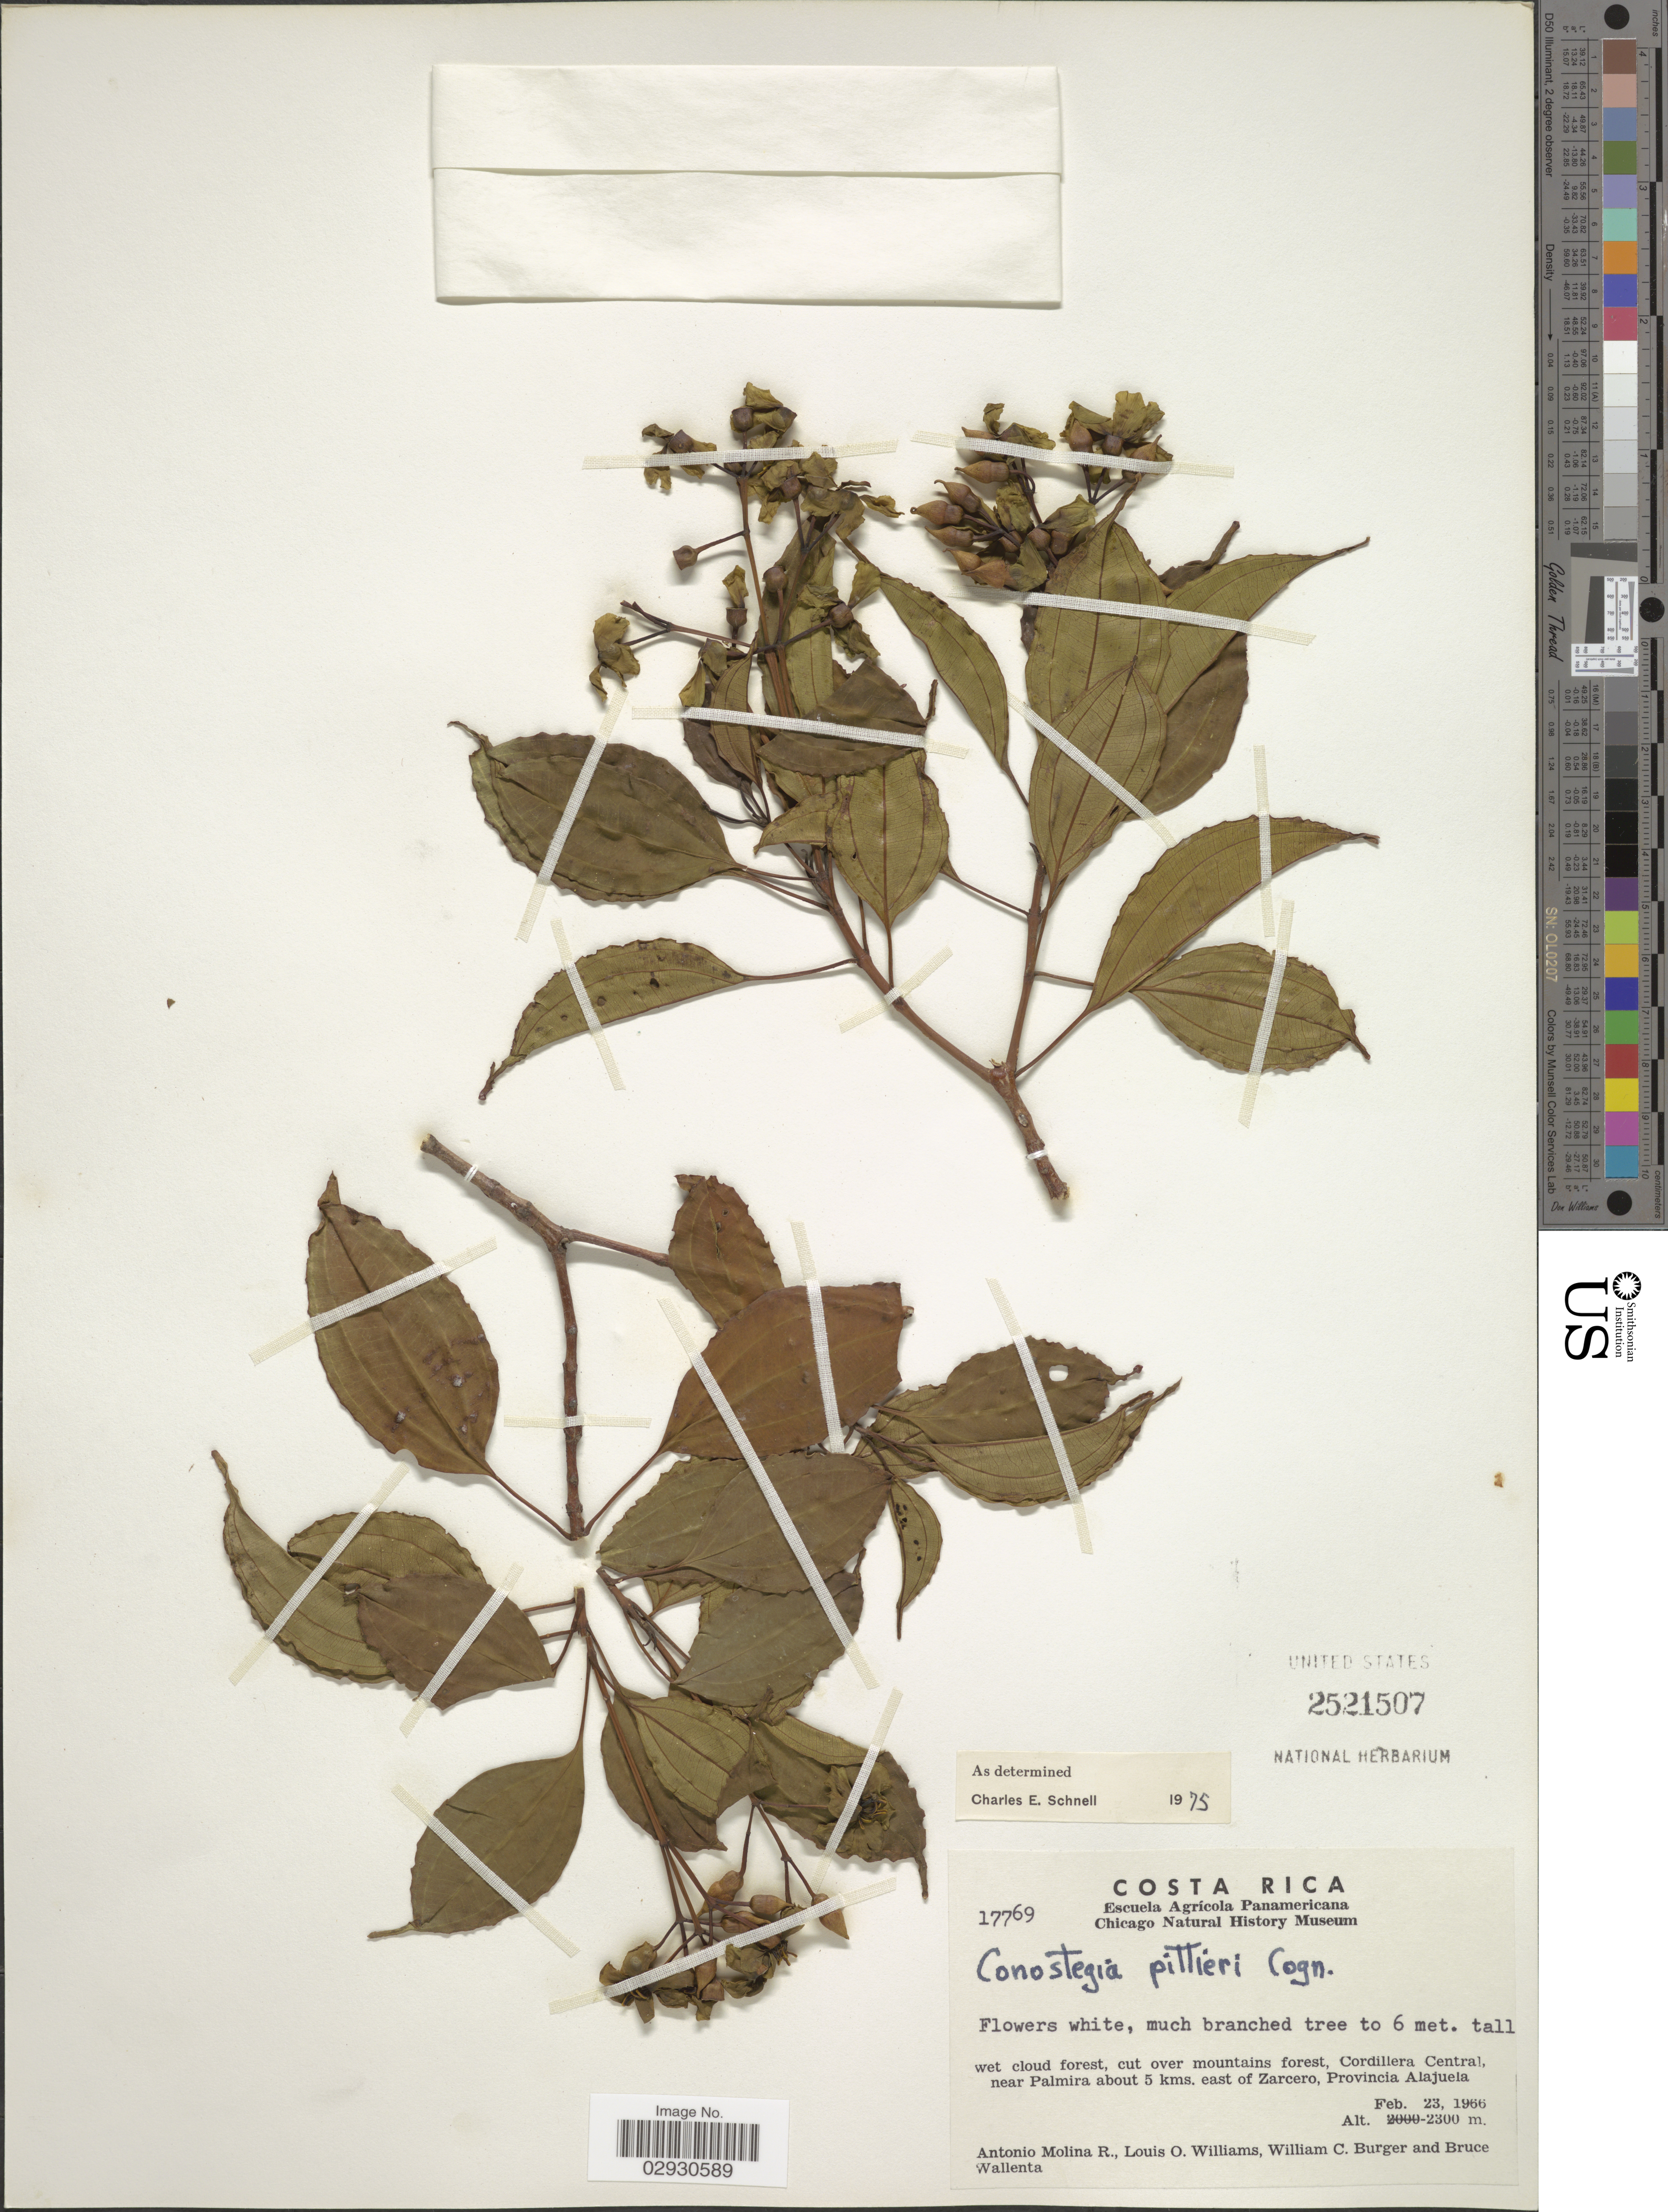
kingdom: Plantae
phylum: Tracheophyta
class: Magnoliopsida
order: Myrtales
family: Melastomataceae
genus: Conostegia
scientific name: Conostegia pittieri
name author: Cogn.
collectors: A. Molina R., L. O. Williams, W. Burger & B. Wallenta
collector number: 17769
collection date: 1966-02-23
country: Costa Rica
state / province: Alajuela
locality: Wet cloud forest, cut over mountains forest, Cordillera Central, near Palmira about 5 kms. east of Zarcero.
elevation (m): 2300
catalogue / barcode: US 2521507